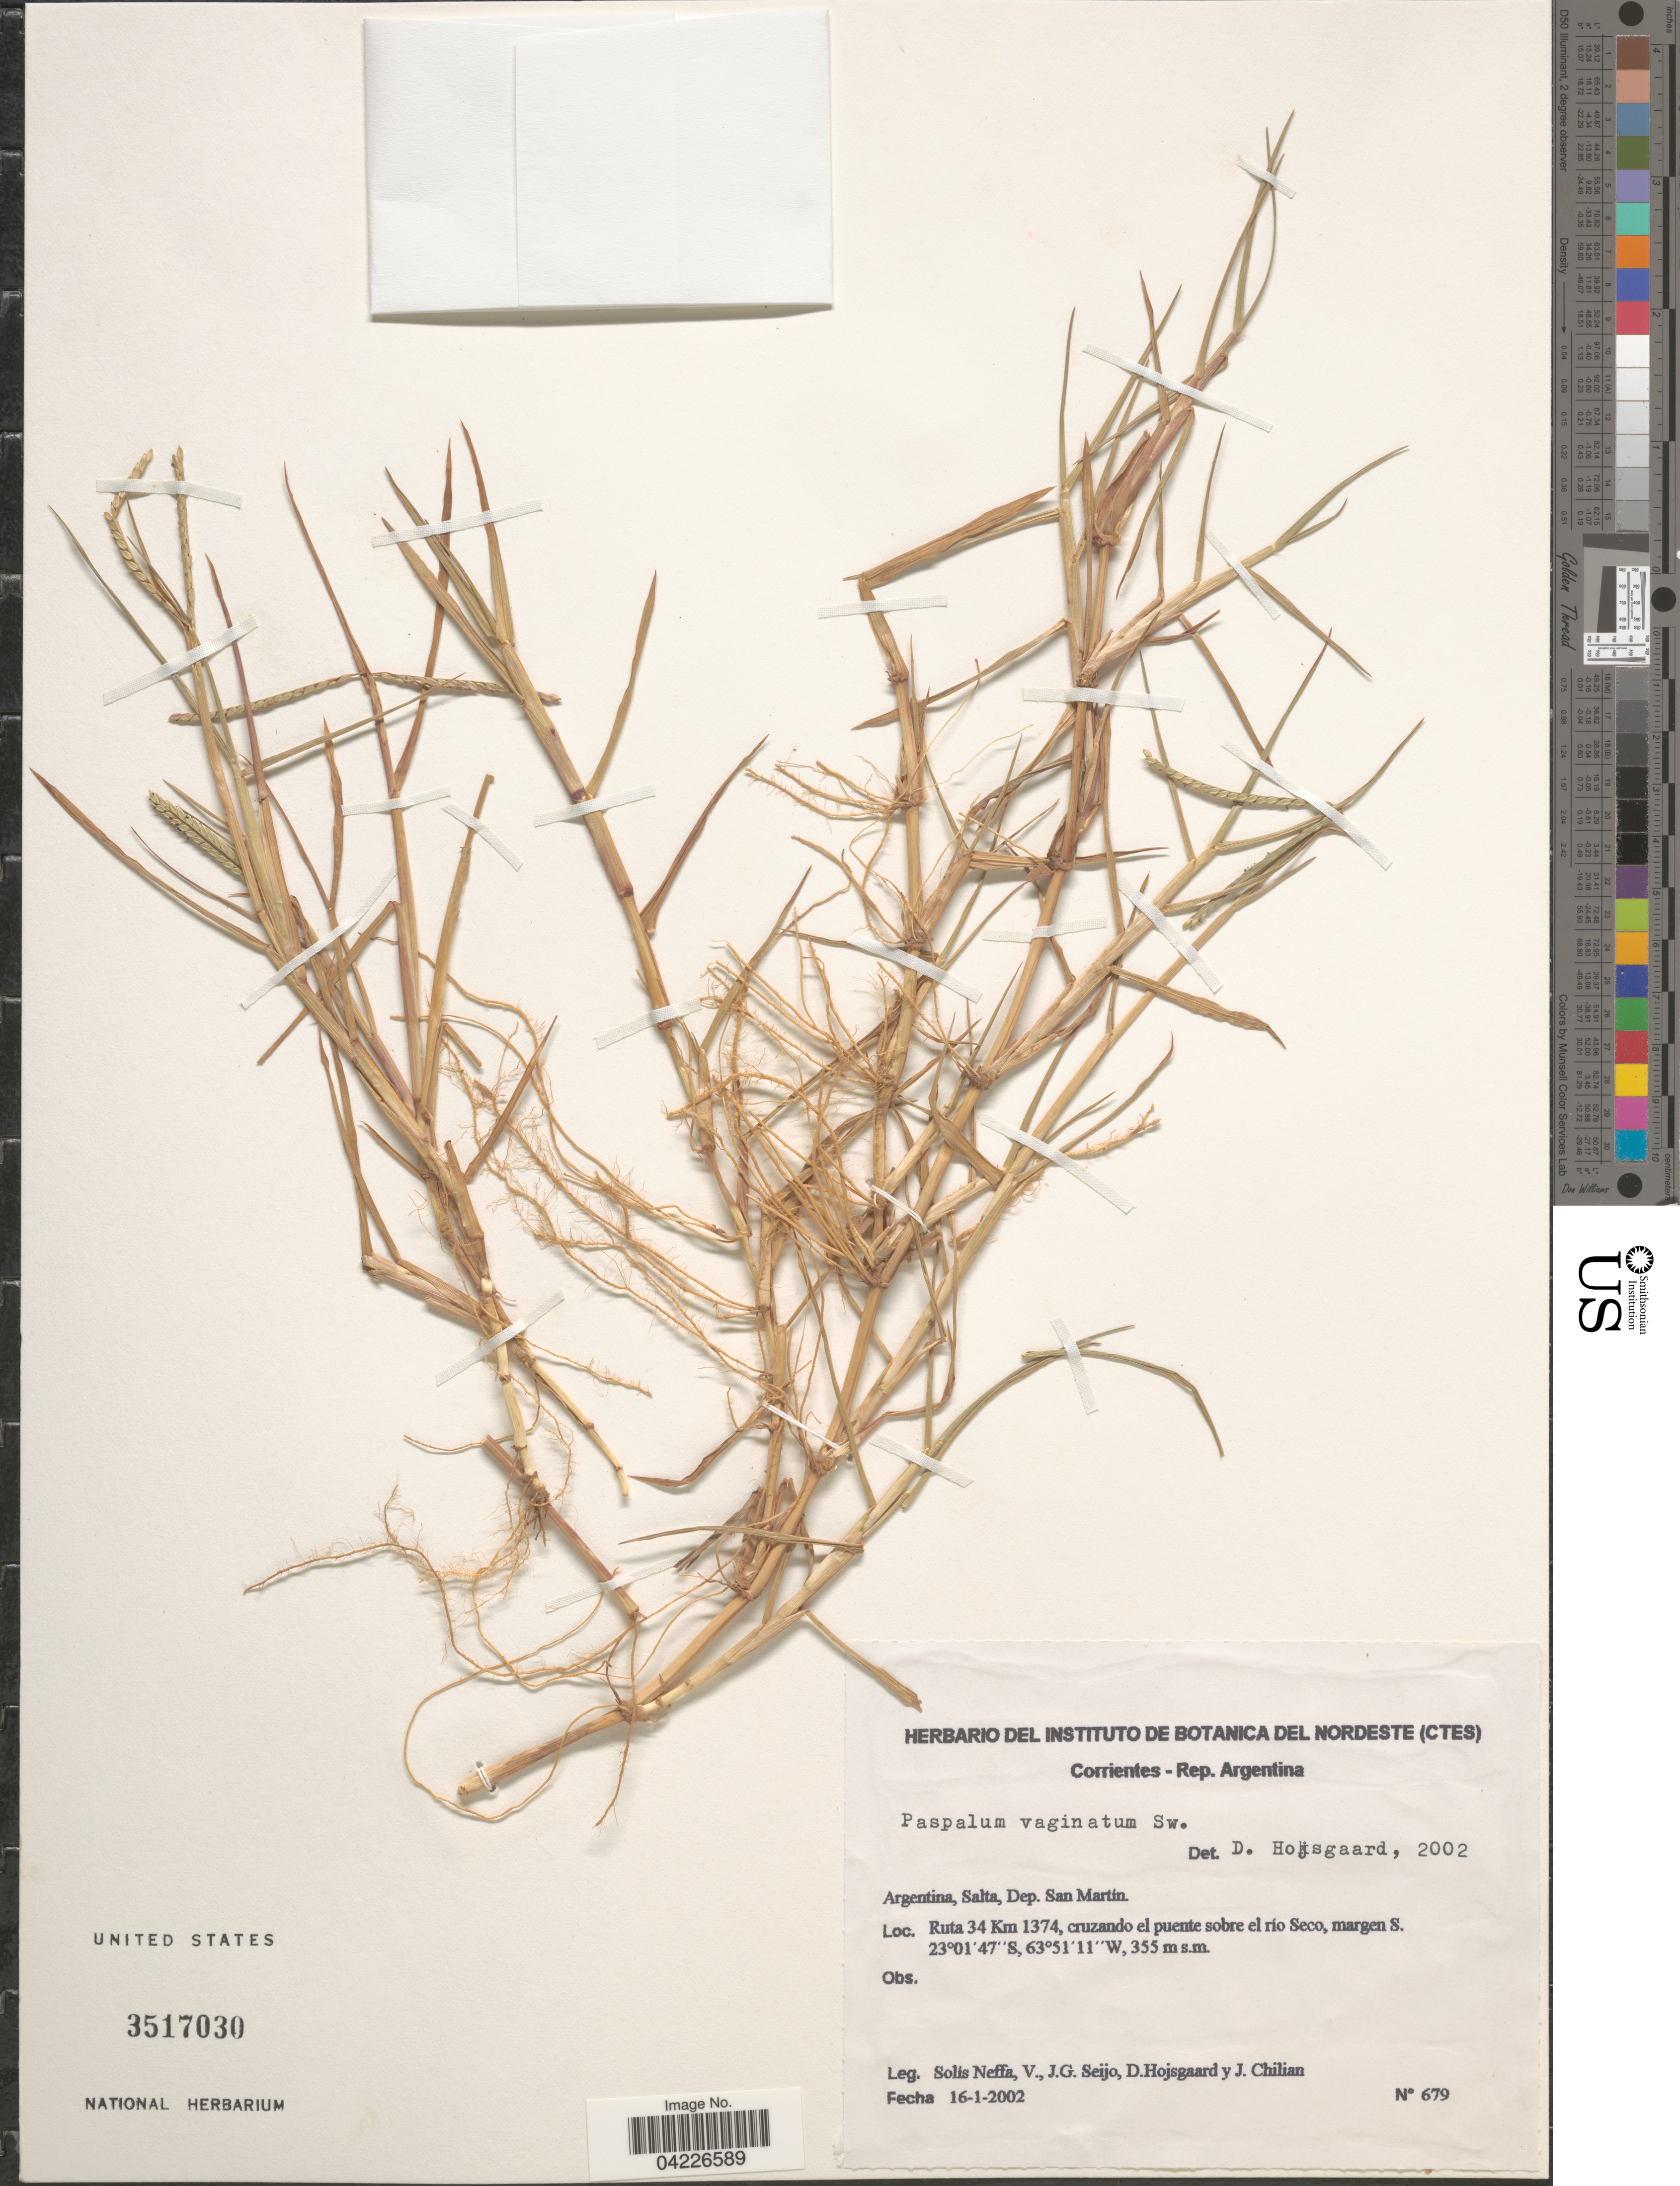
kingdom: Plantae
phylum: Tracheophyta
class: Liliopsida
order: Poales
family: Poaceae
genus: Paspalum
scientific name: Paspalum vaginatum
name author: Sw.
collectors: V. Solis Neffa, J. Seijo, D. Hojsgaard & J. Chilian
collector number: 679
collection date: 2002-01-16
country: Argentina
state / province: Salta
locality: Salta, Dep. San Martín. Ruta 34 Km 1374, cruzando el puente sobre el río Seco, margen S.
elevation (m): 355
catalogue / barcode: US 3517030